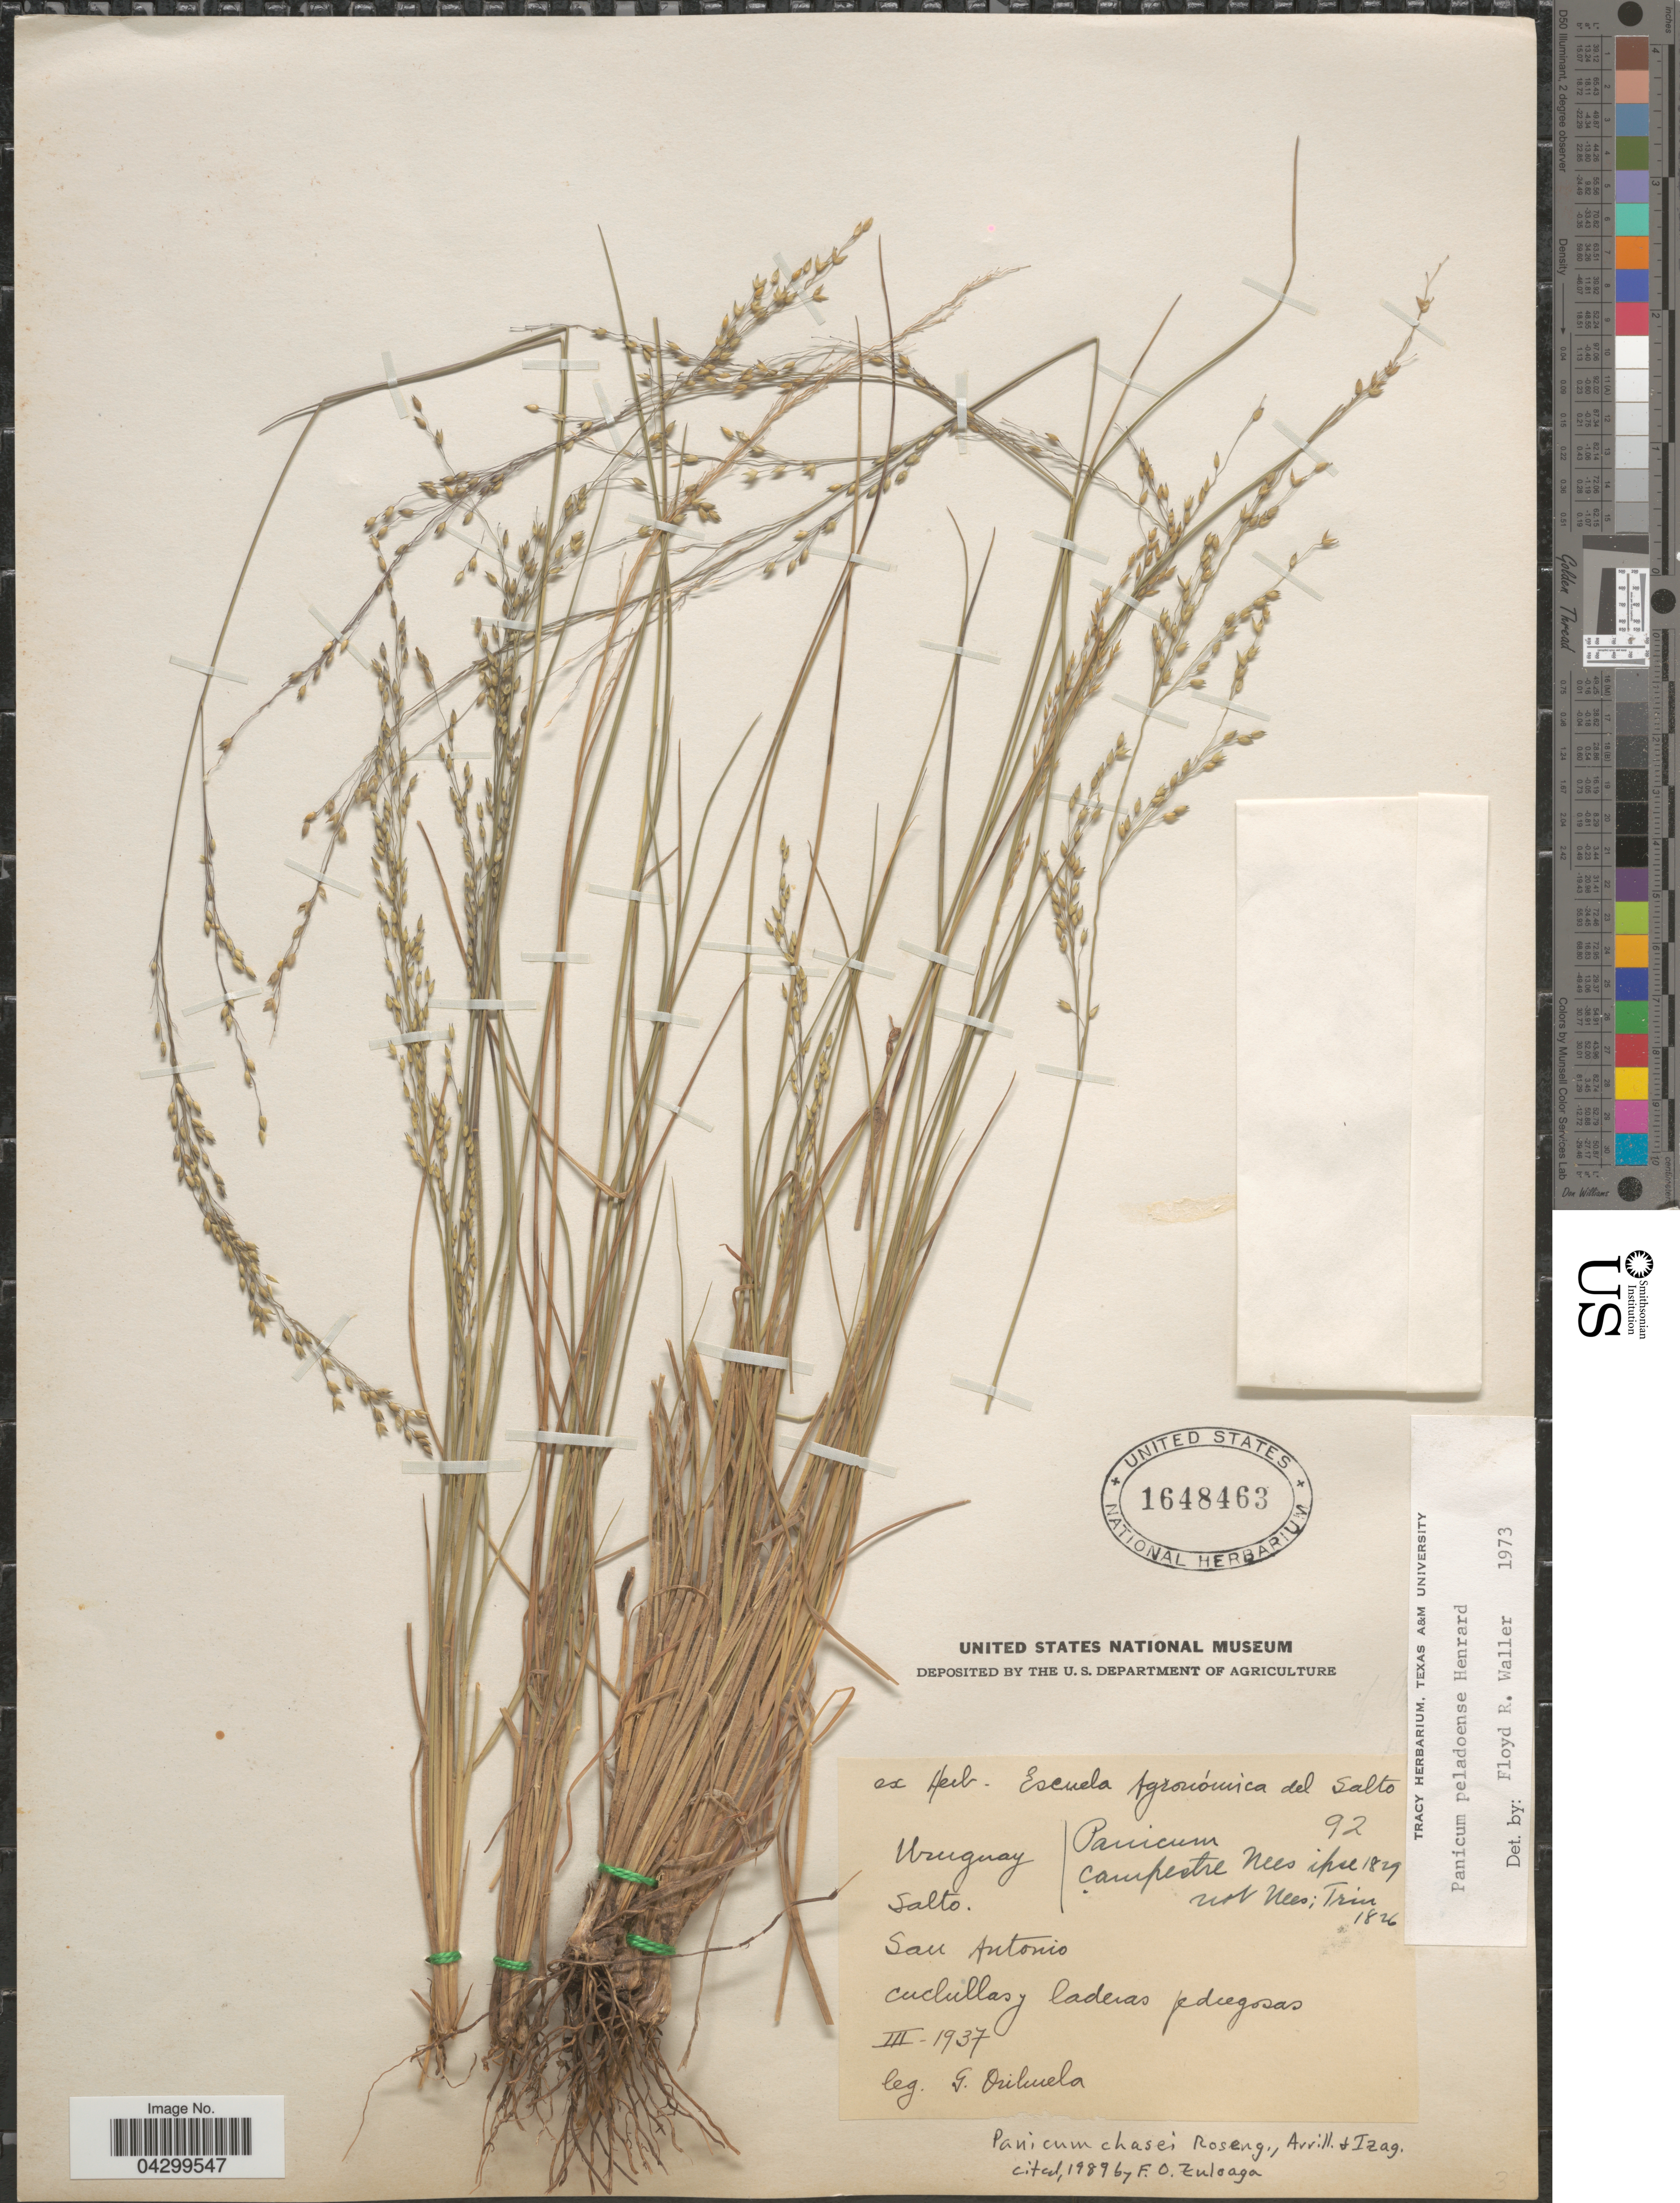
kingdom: Plantae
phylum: Tracheophyta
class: Liliopsida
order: Poales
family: Poaceae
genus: Panicum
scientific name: Panicum chaseae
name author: Roseng. et al.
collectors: G. Orihuela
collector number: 92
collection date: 1937-03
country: Uruguay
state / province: Salto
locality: San Antonio.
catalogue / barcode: US 1648463